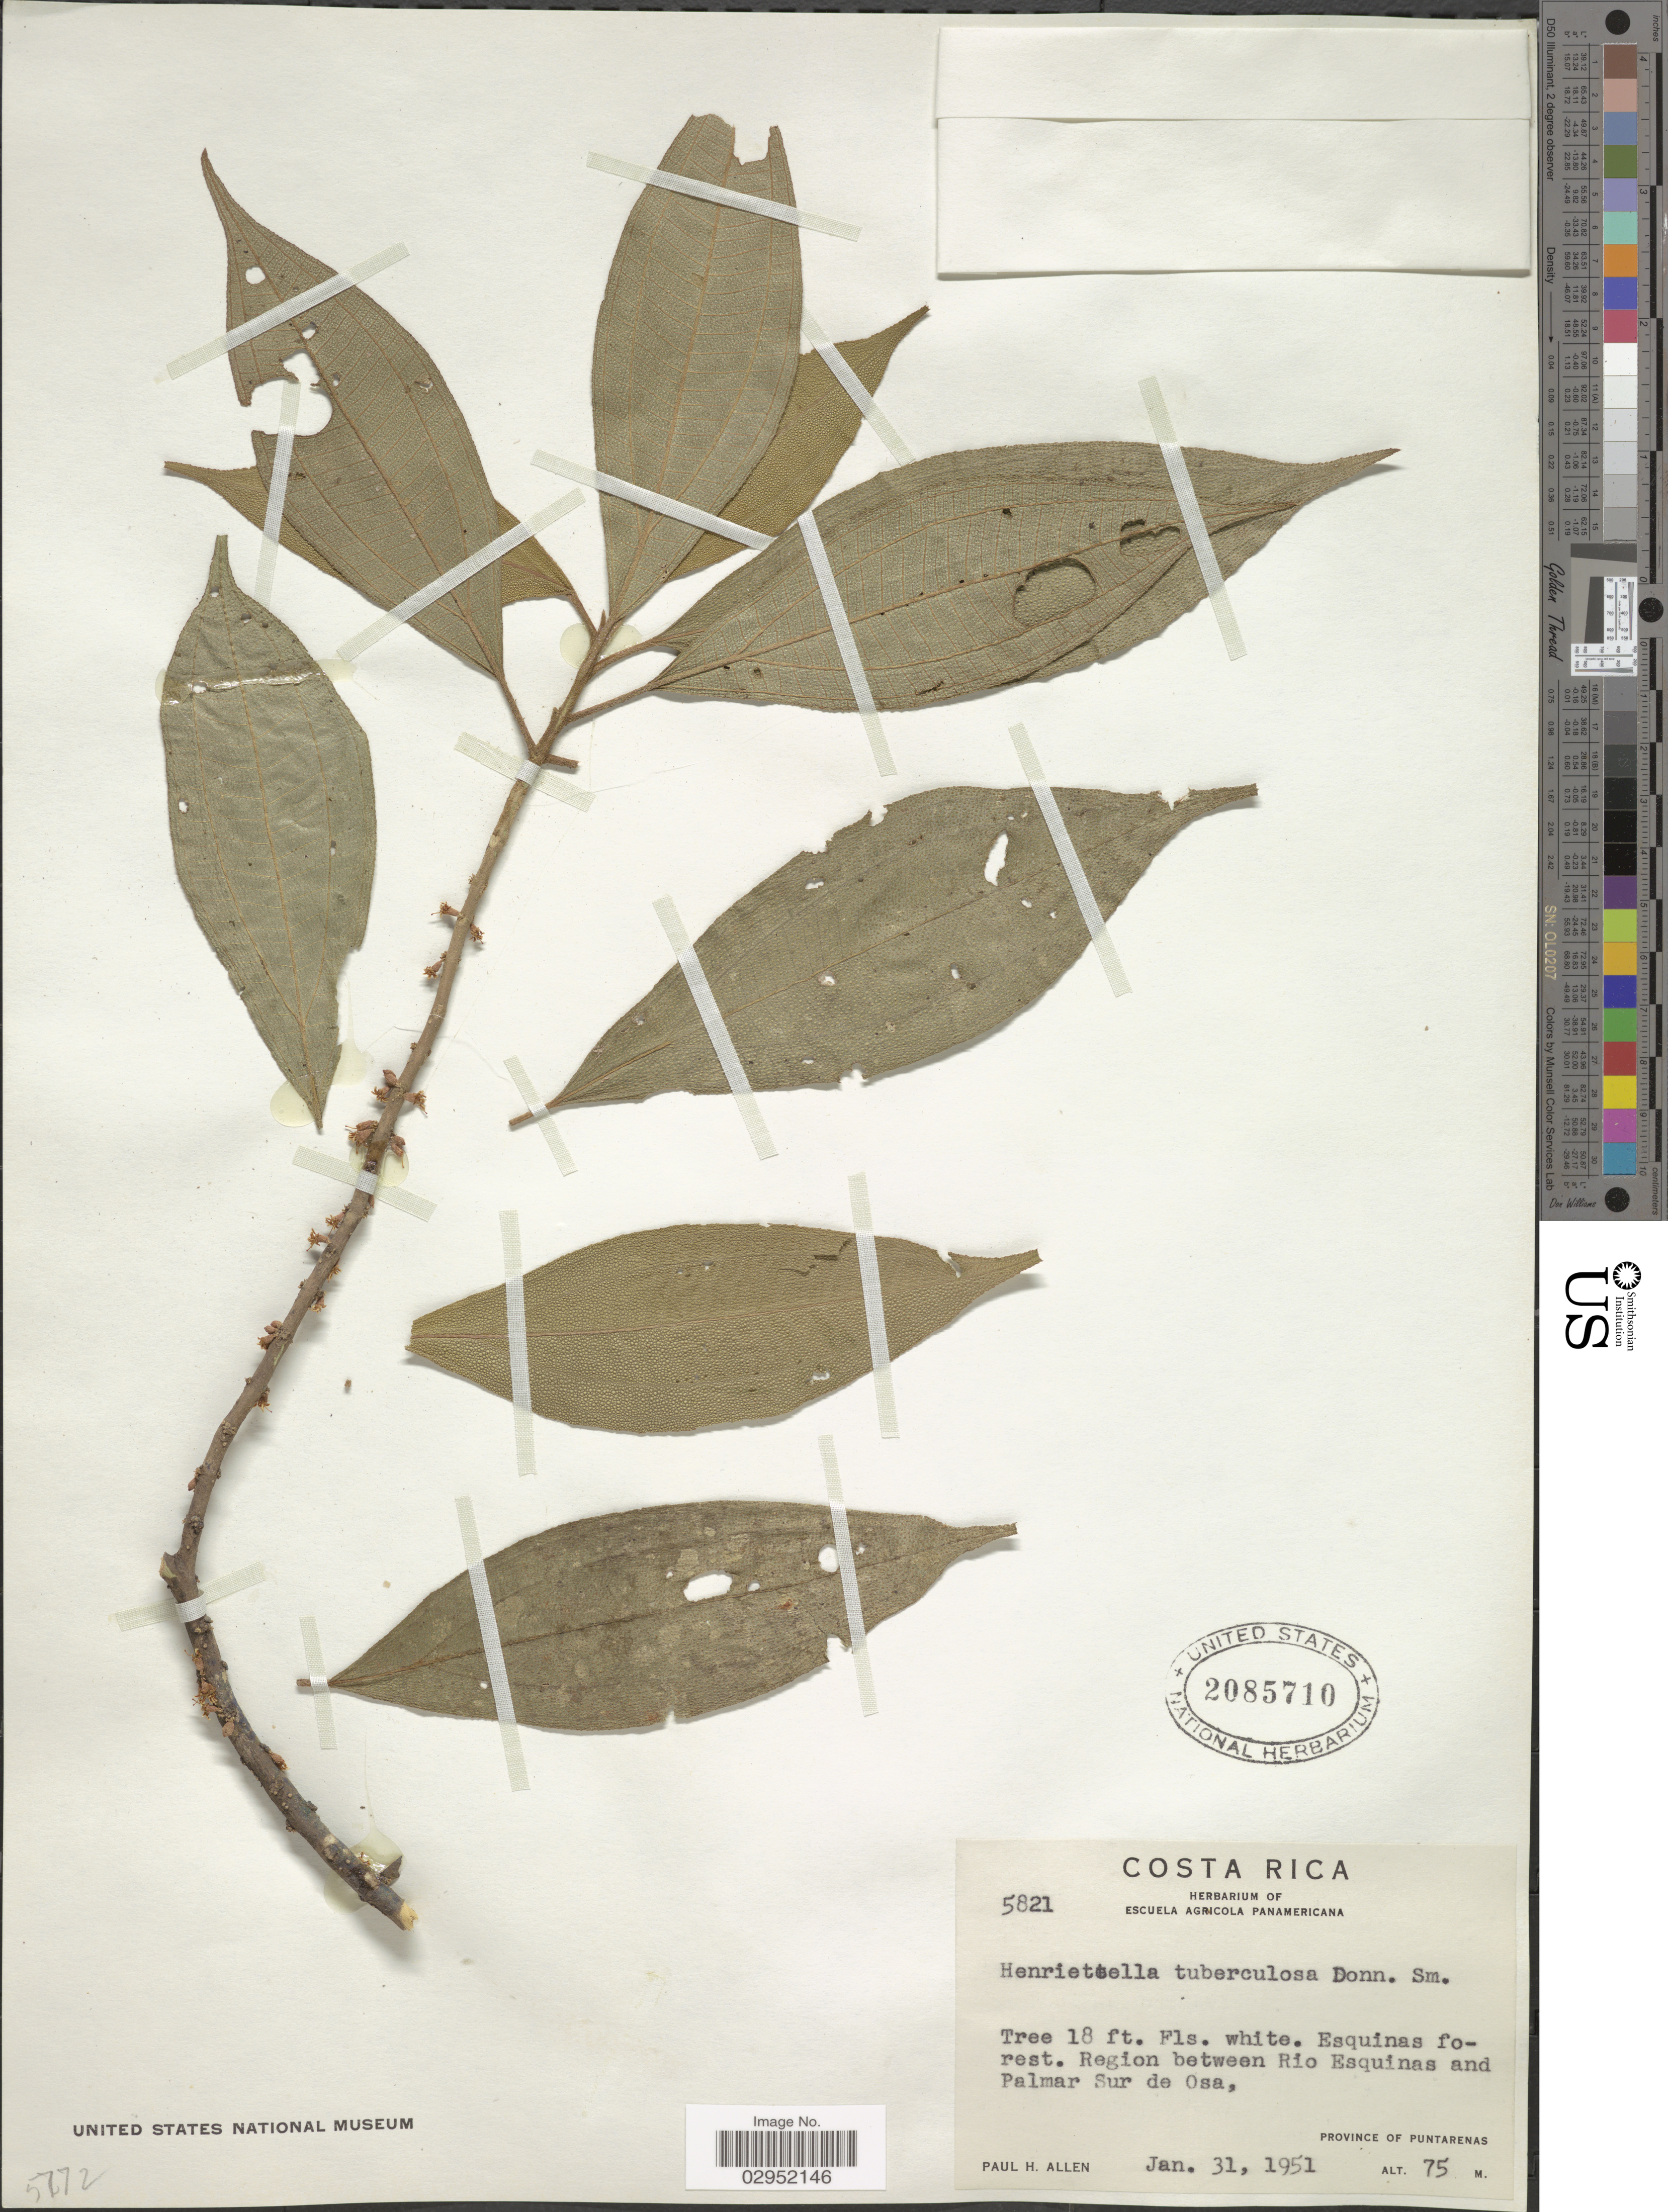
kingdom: Plantae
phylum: Tracheophyta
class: Magnoliopsida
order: Myrtales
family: Melastomataceae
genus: Henriettea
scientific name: Henriettea tuberculosa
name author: (Donn. Sm.) L.O. Williams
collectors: P. H. Allen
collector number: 5821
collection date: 1951-01-31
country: Costa Rica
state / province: Puntarenas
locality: Region between Rio Esquinas and Palmar Sur de Osa.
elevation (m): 75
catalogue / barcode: US 2085710